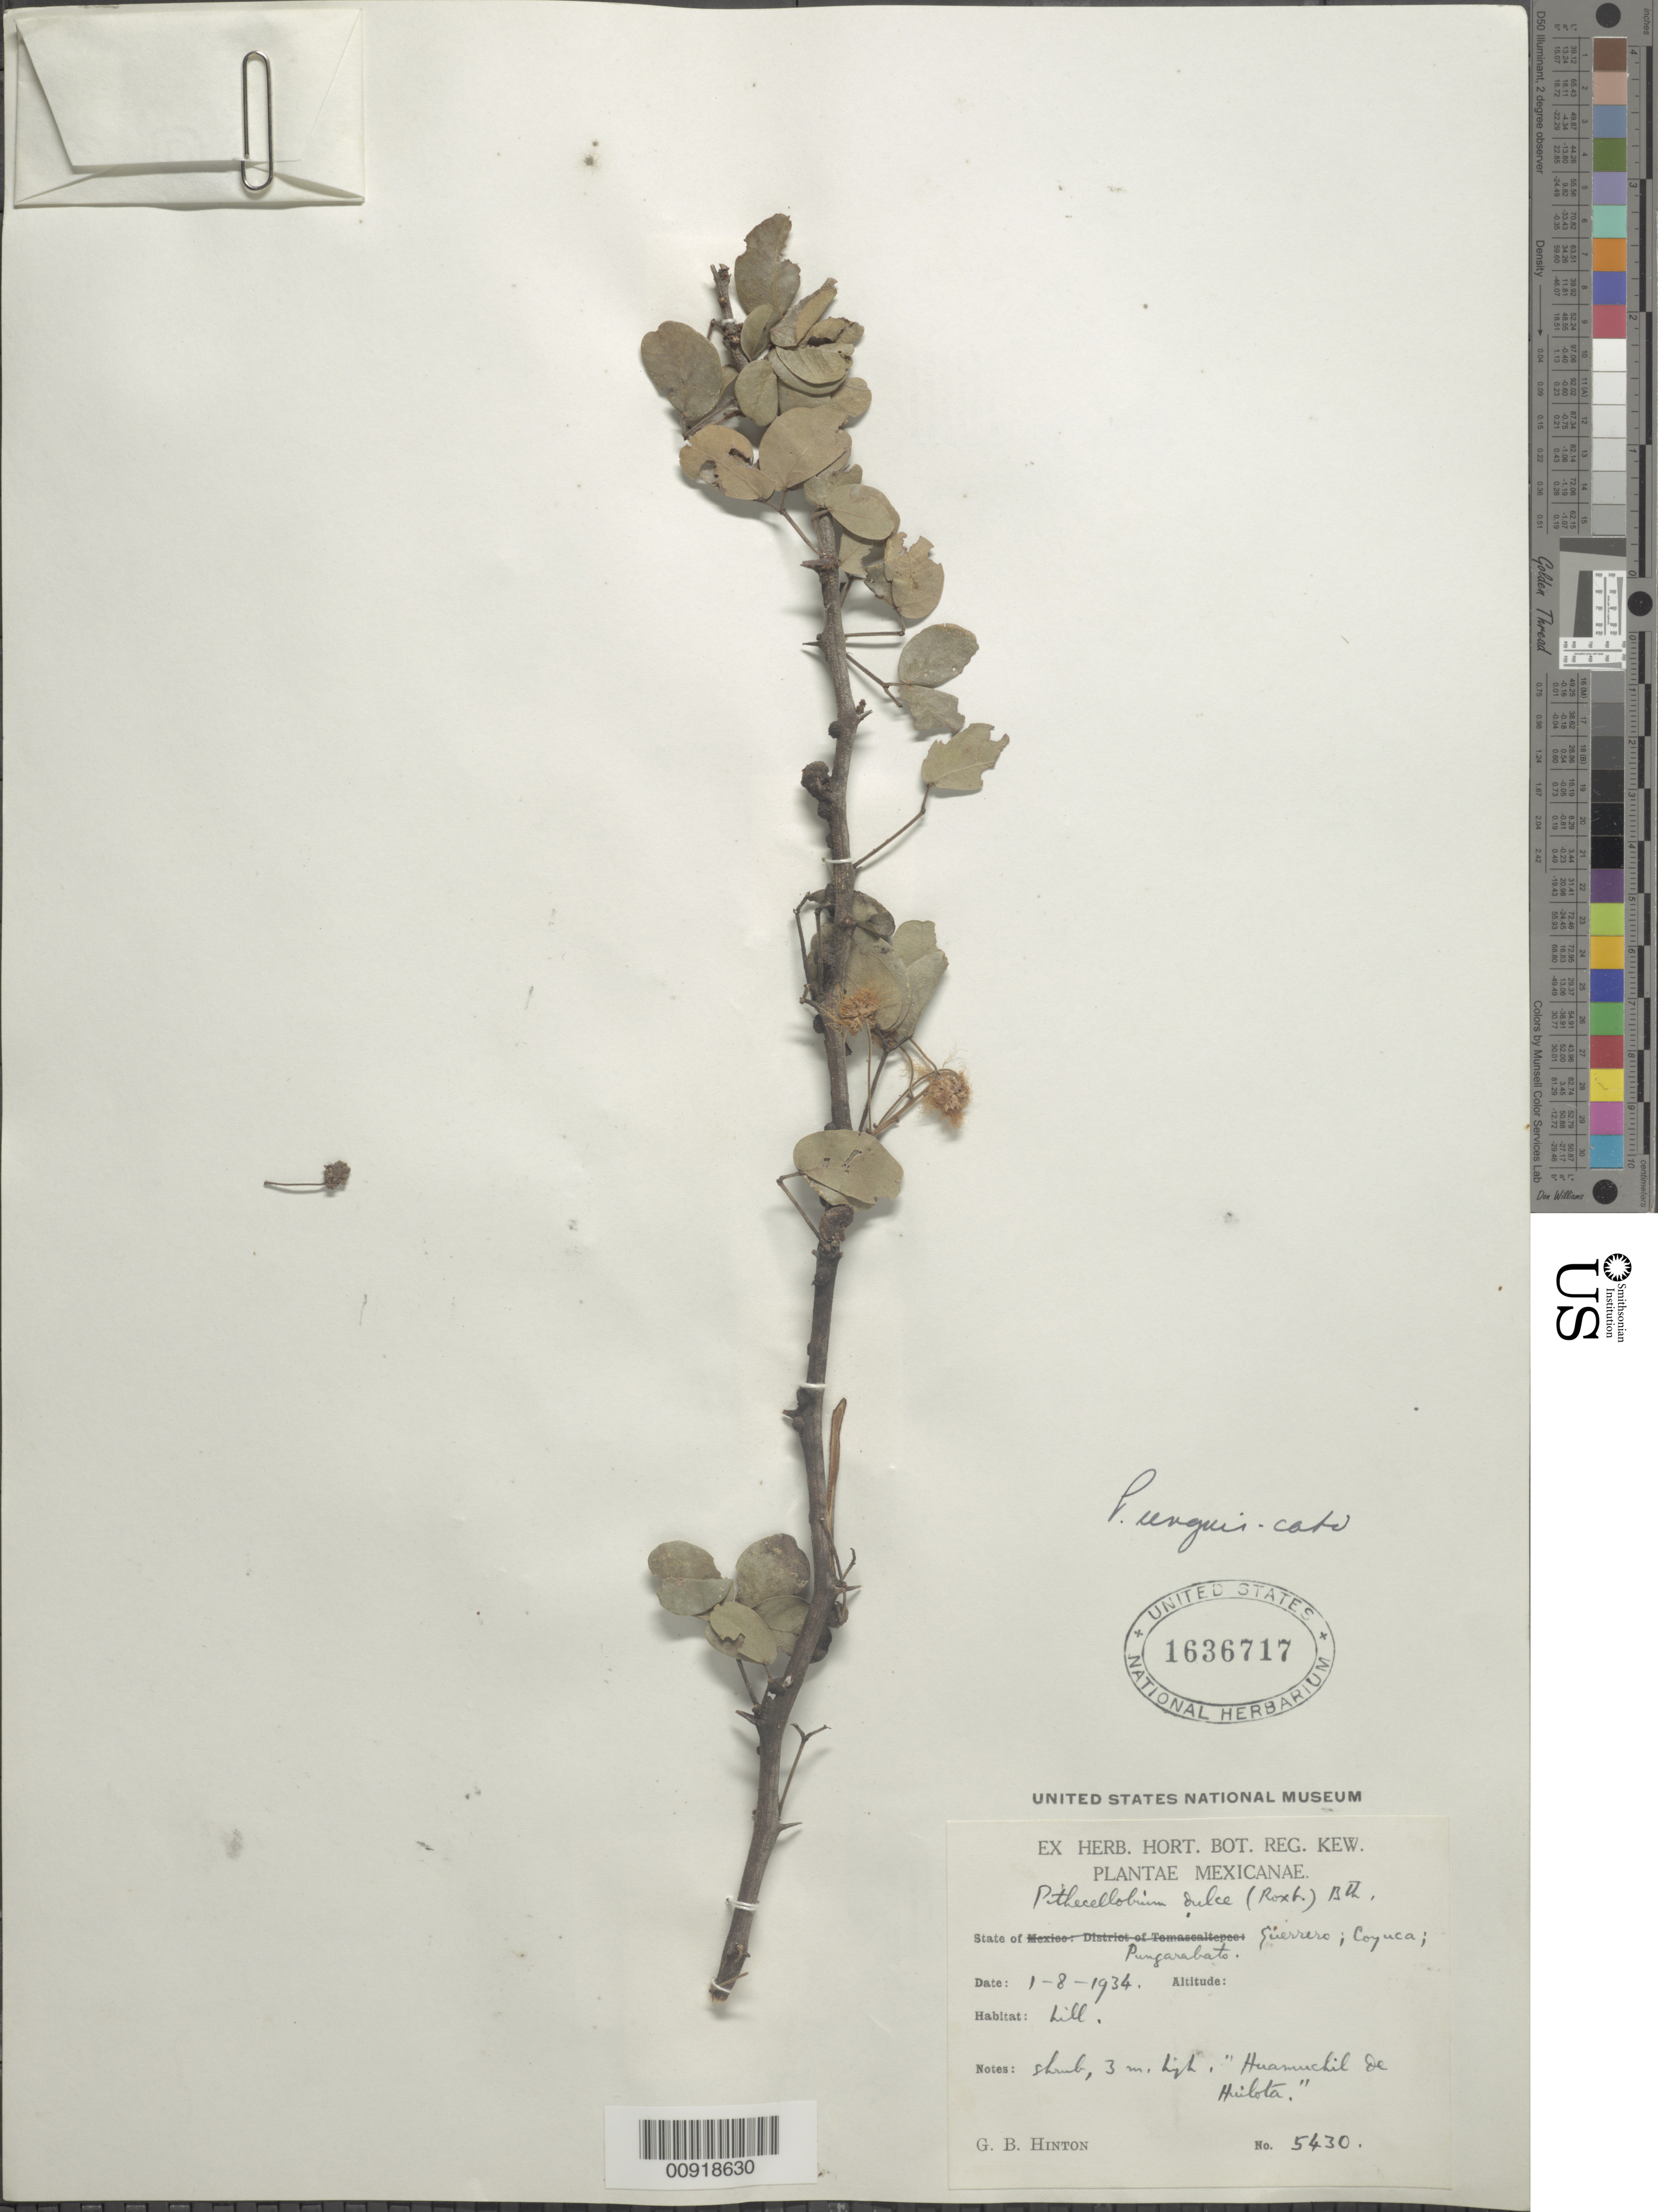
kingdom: Plantae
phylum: Tracheophyta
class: Magnoliopsida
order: Fabales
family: Fabaceae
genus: Pithecellobium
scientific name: Pithecellobium unguis-cati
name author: (L.) Benth.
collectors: G. B. Hinton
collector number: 5430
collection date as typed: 01 Aug 1934 or 08 Jan 1934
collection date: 1934-01-08 or 1934-08-01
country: Mexico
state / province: Guerrero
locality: Guerrero; Coyuca; Pungarabato.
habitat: Hill.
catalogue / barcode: US 1636717